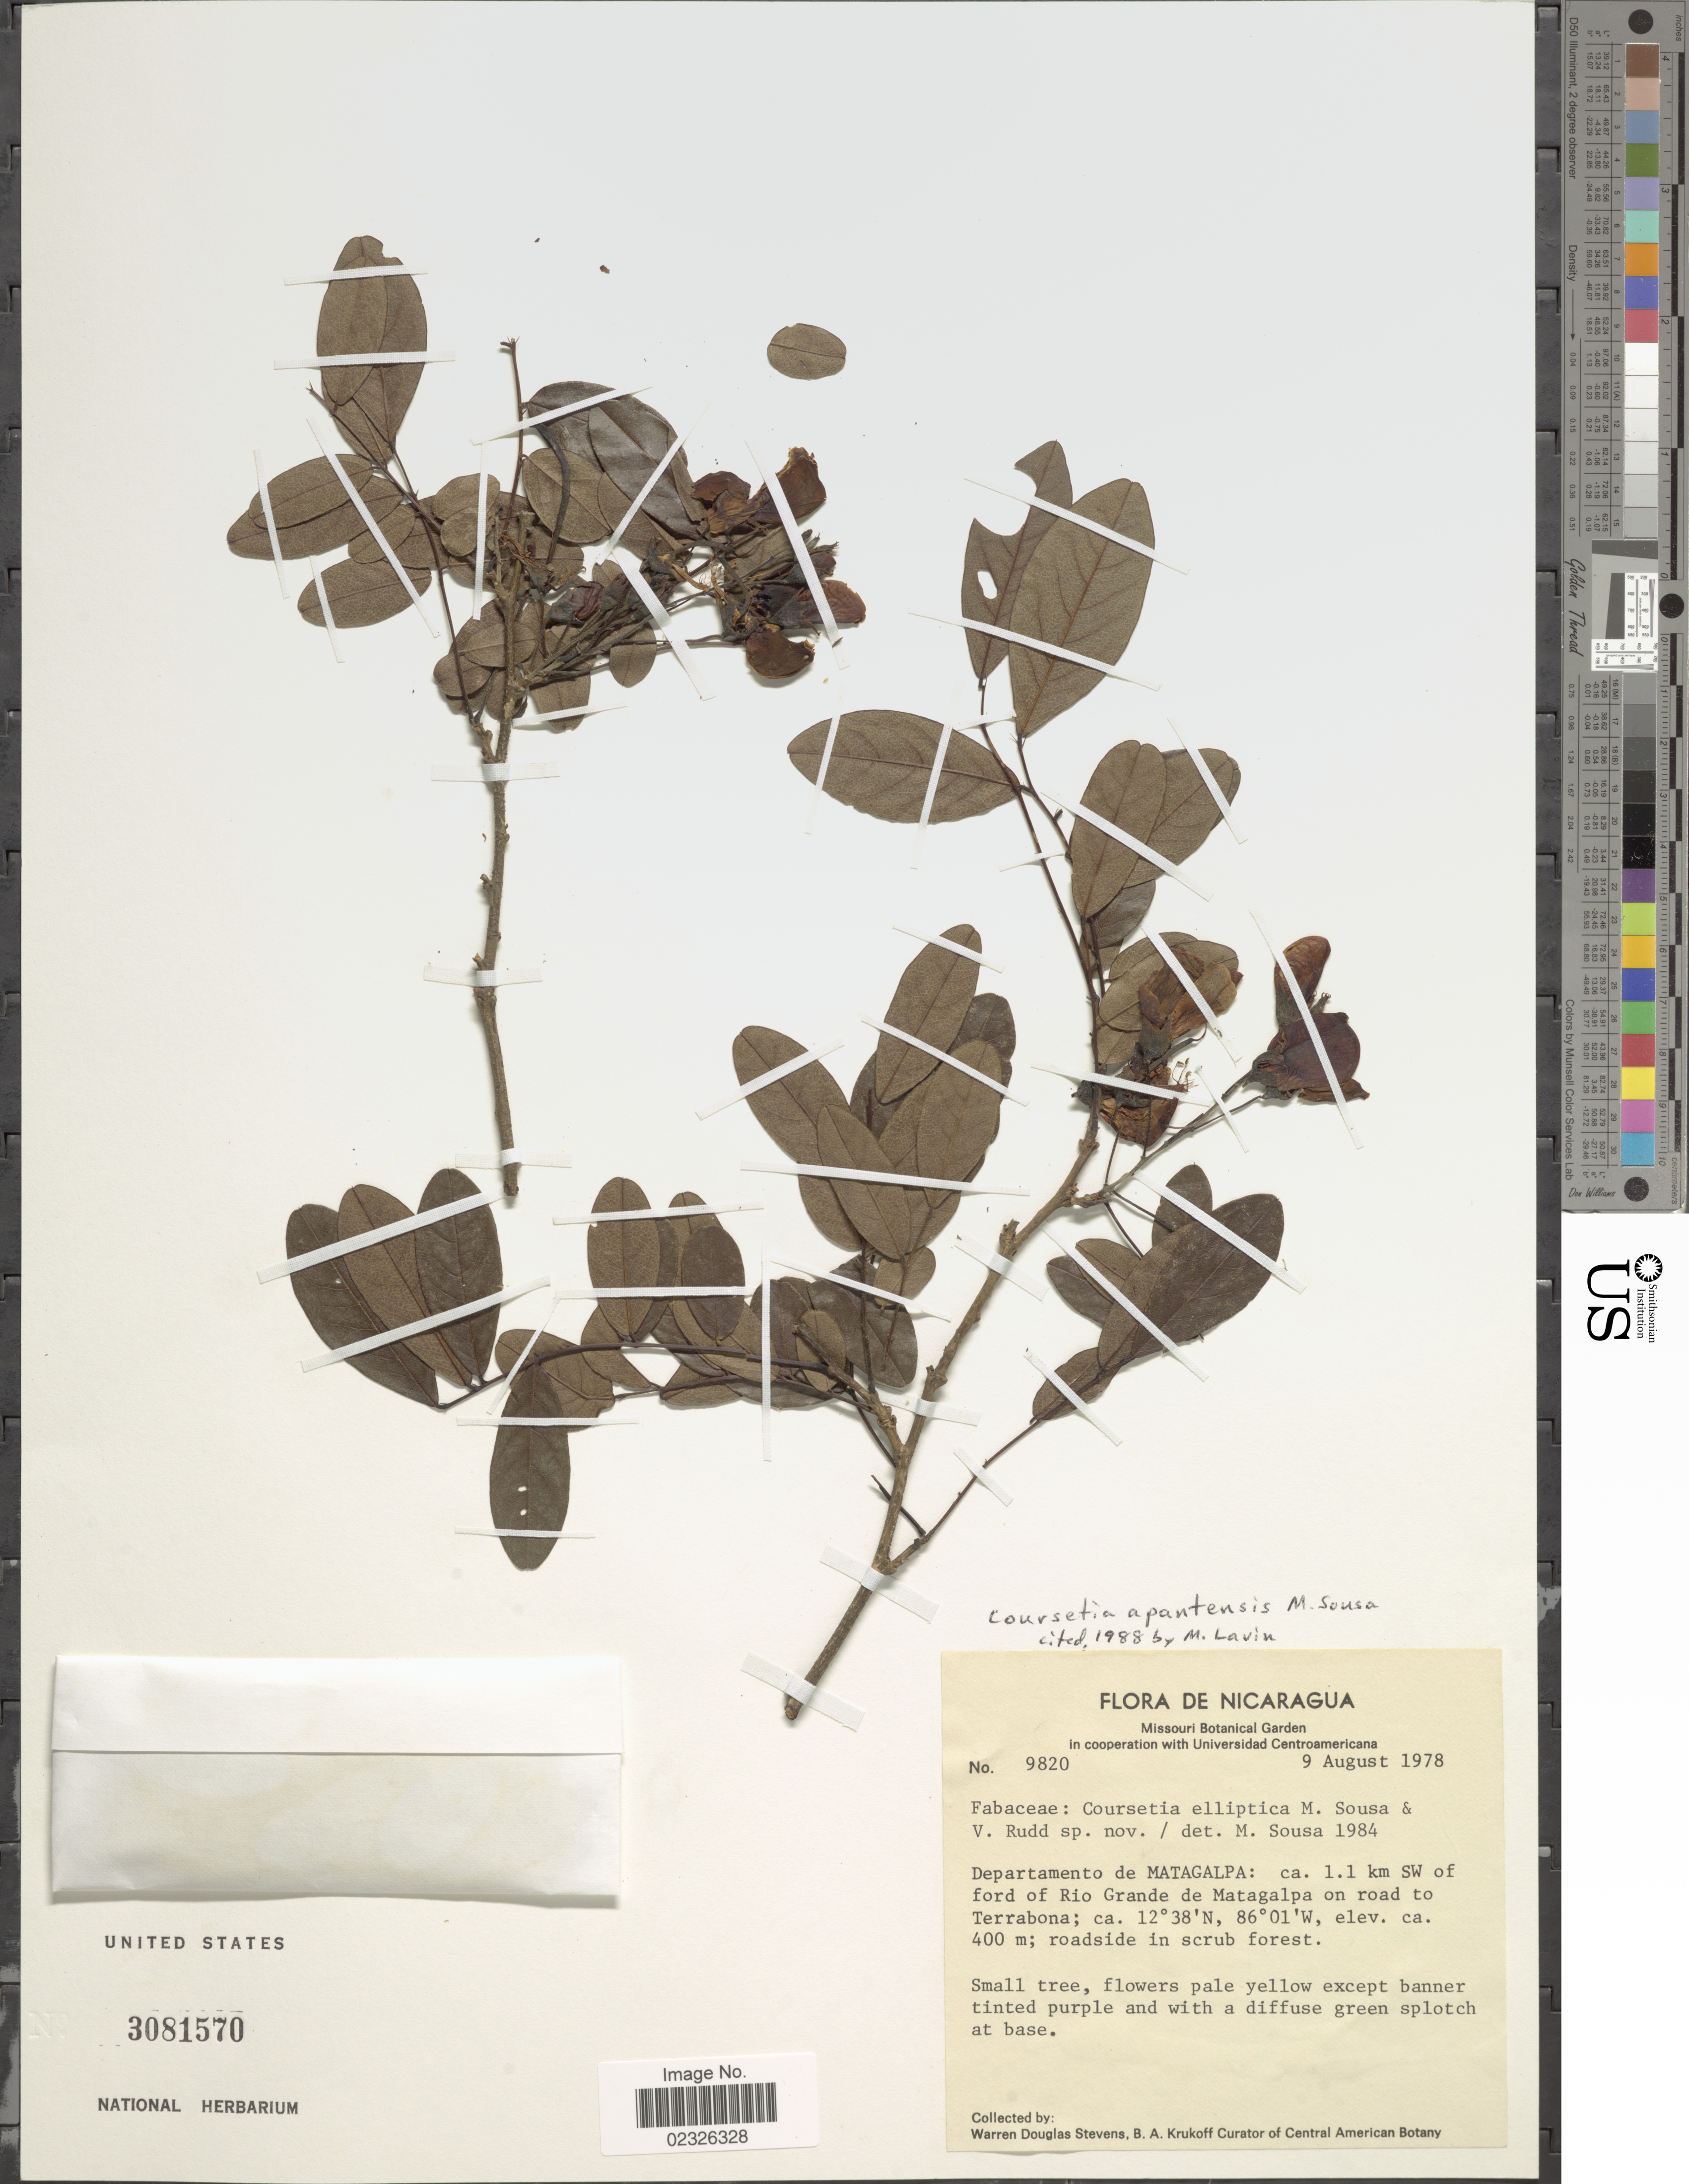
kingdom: Plantae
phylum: Tracheophyta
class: Magnoliopsida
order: Fabales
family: Fabaceae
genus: Coursetia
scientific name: Coursetia apantensis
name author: M. Sousa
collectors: W. D. Stevens & B. A. Krukoff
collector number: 9820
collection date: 1978-08-09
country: Nicaragua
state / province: Matagalpa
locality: Ca. 1.1 km SW of ford of Rio Grande de Matagalpa on road to Terrabona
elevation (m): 400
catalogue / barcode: US 3081570